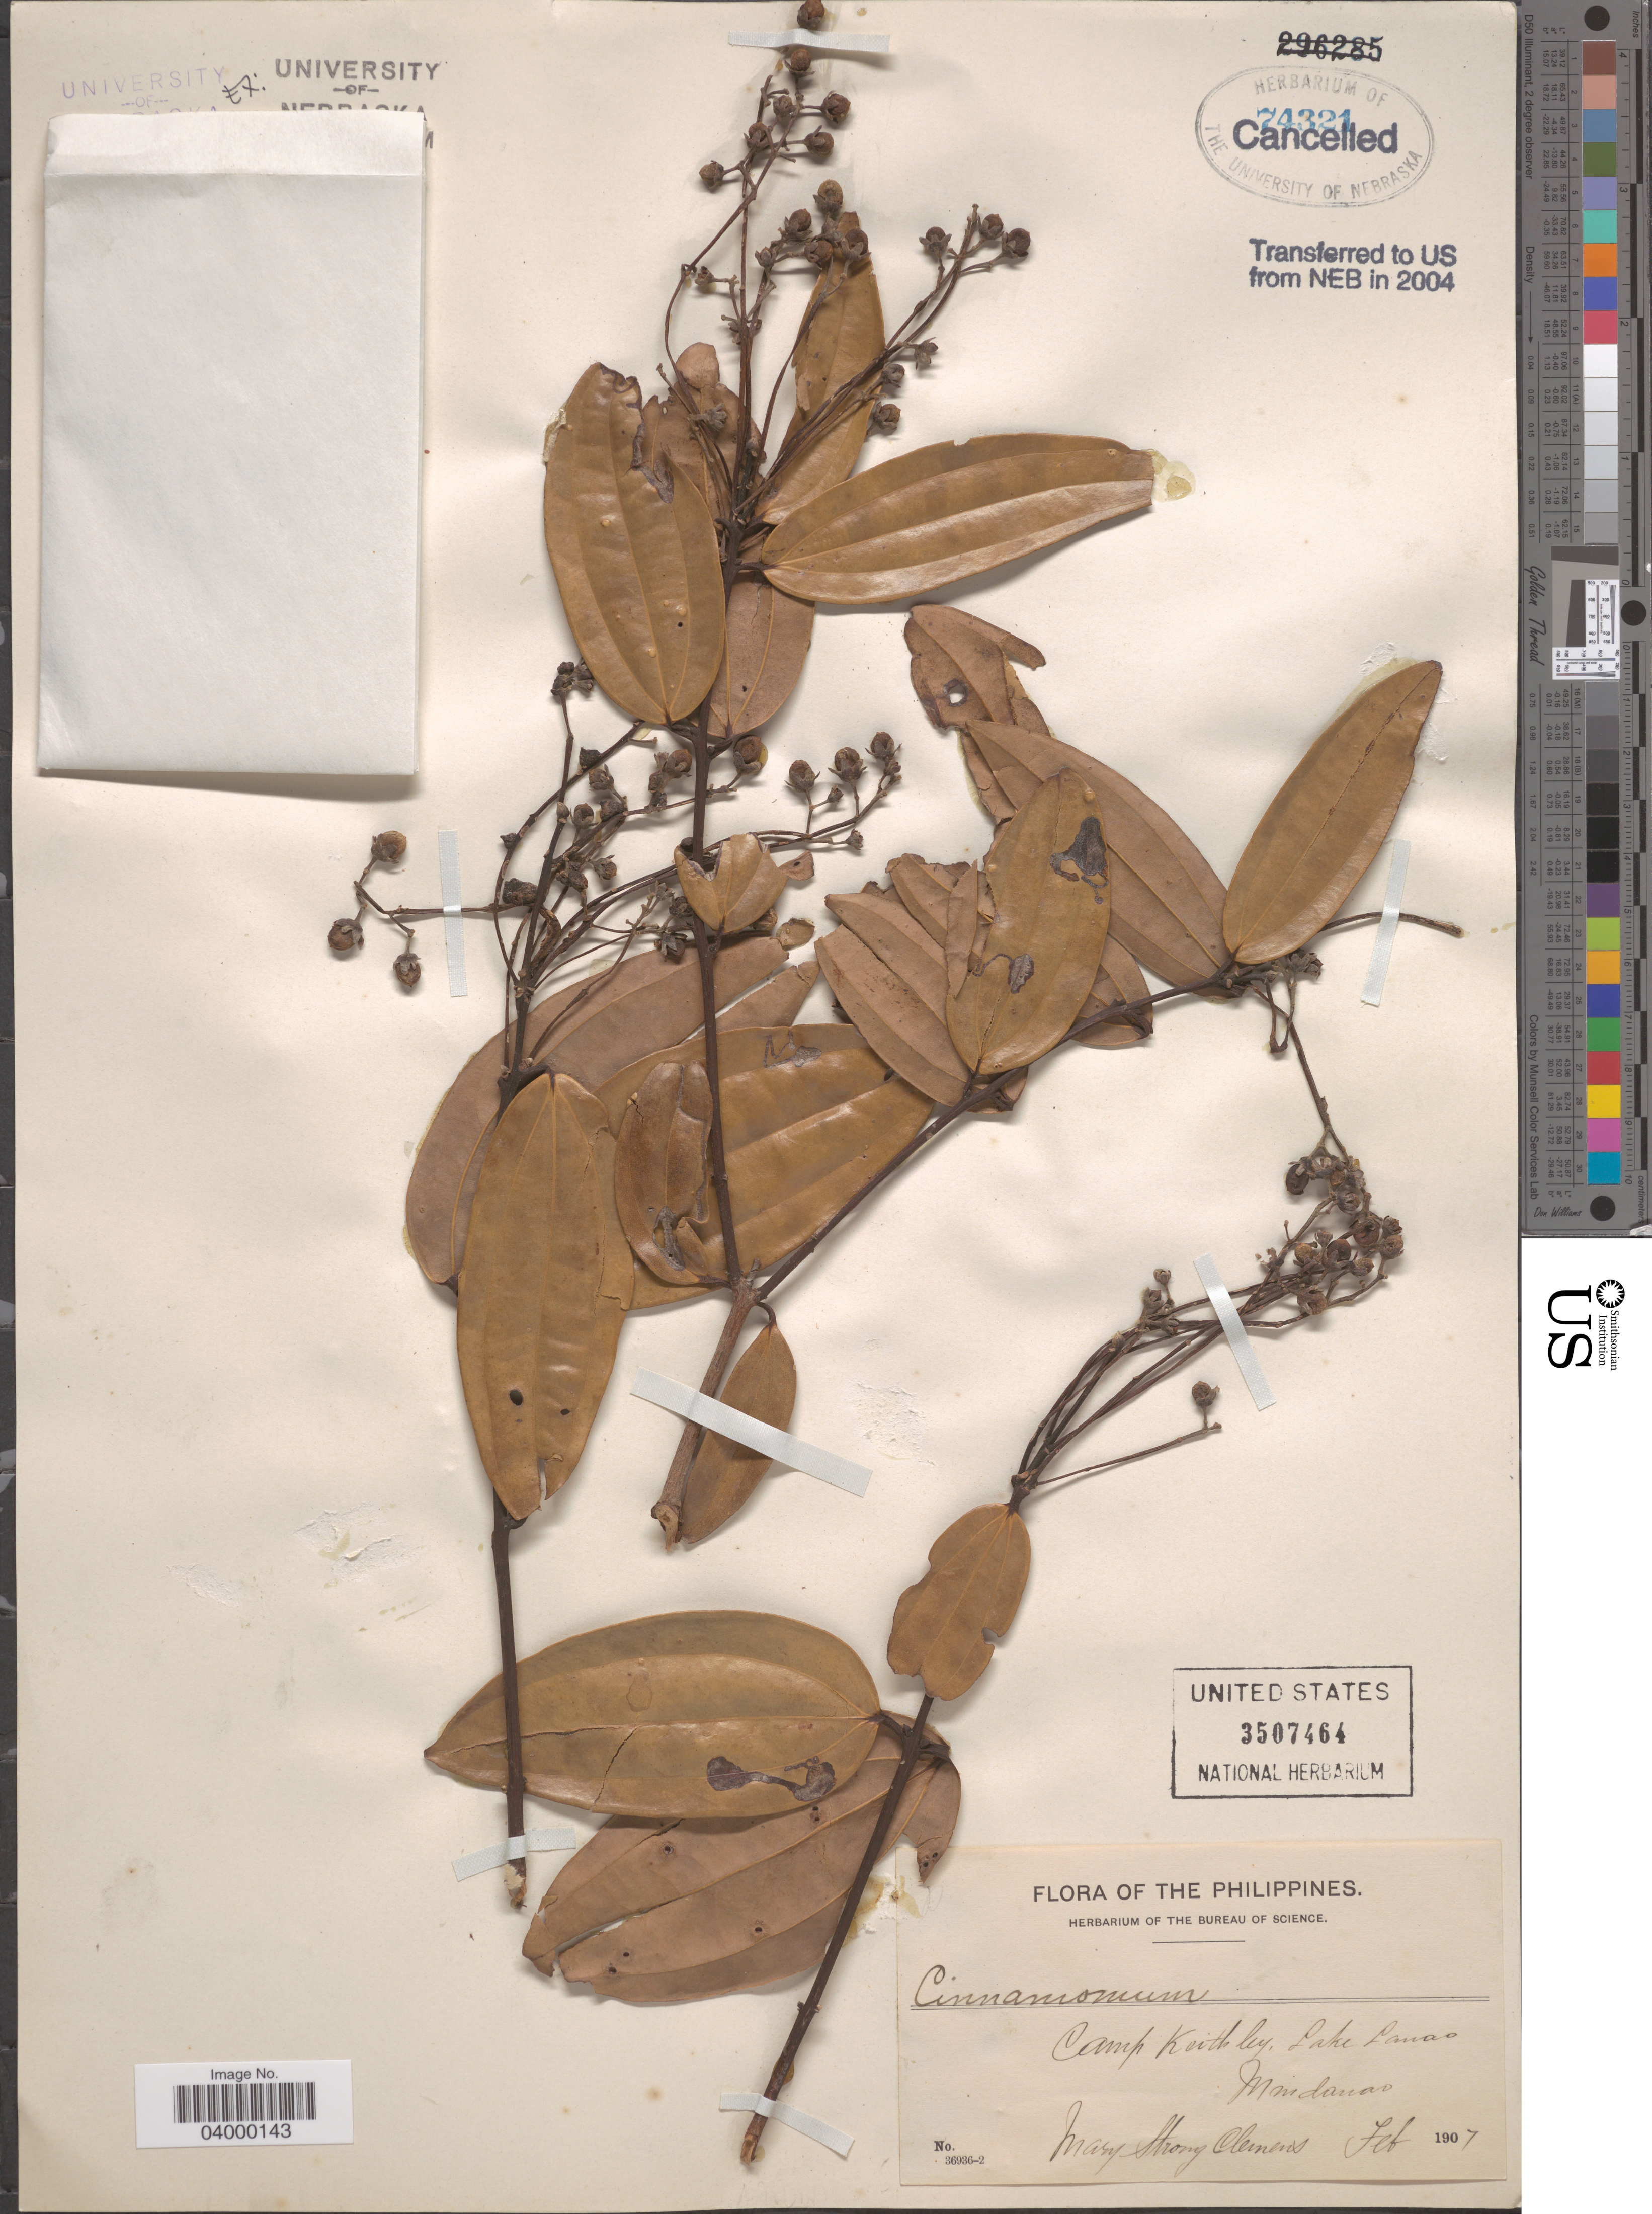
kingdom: Plantae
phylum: Tracheophyta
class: Magnoliopsida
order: Laurales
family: Lauraceae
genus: Cinnamomum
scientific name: Cinnamomum sp.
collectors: M. S. Clemens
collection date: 1907-02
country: Philippines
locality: Camp Keithley, Lake Lanao. Mindanao.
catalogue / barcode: US 3507464